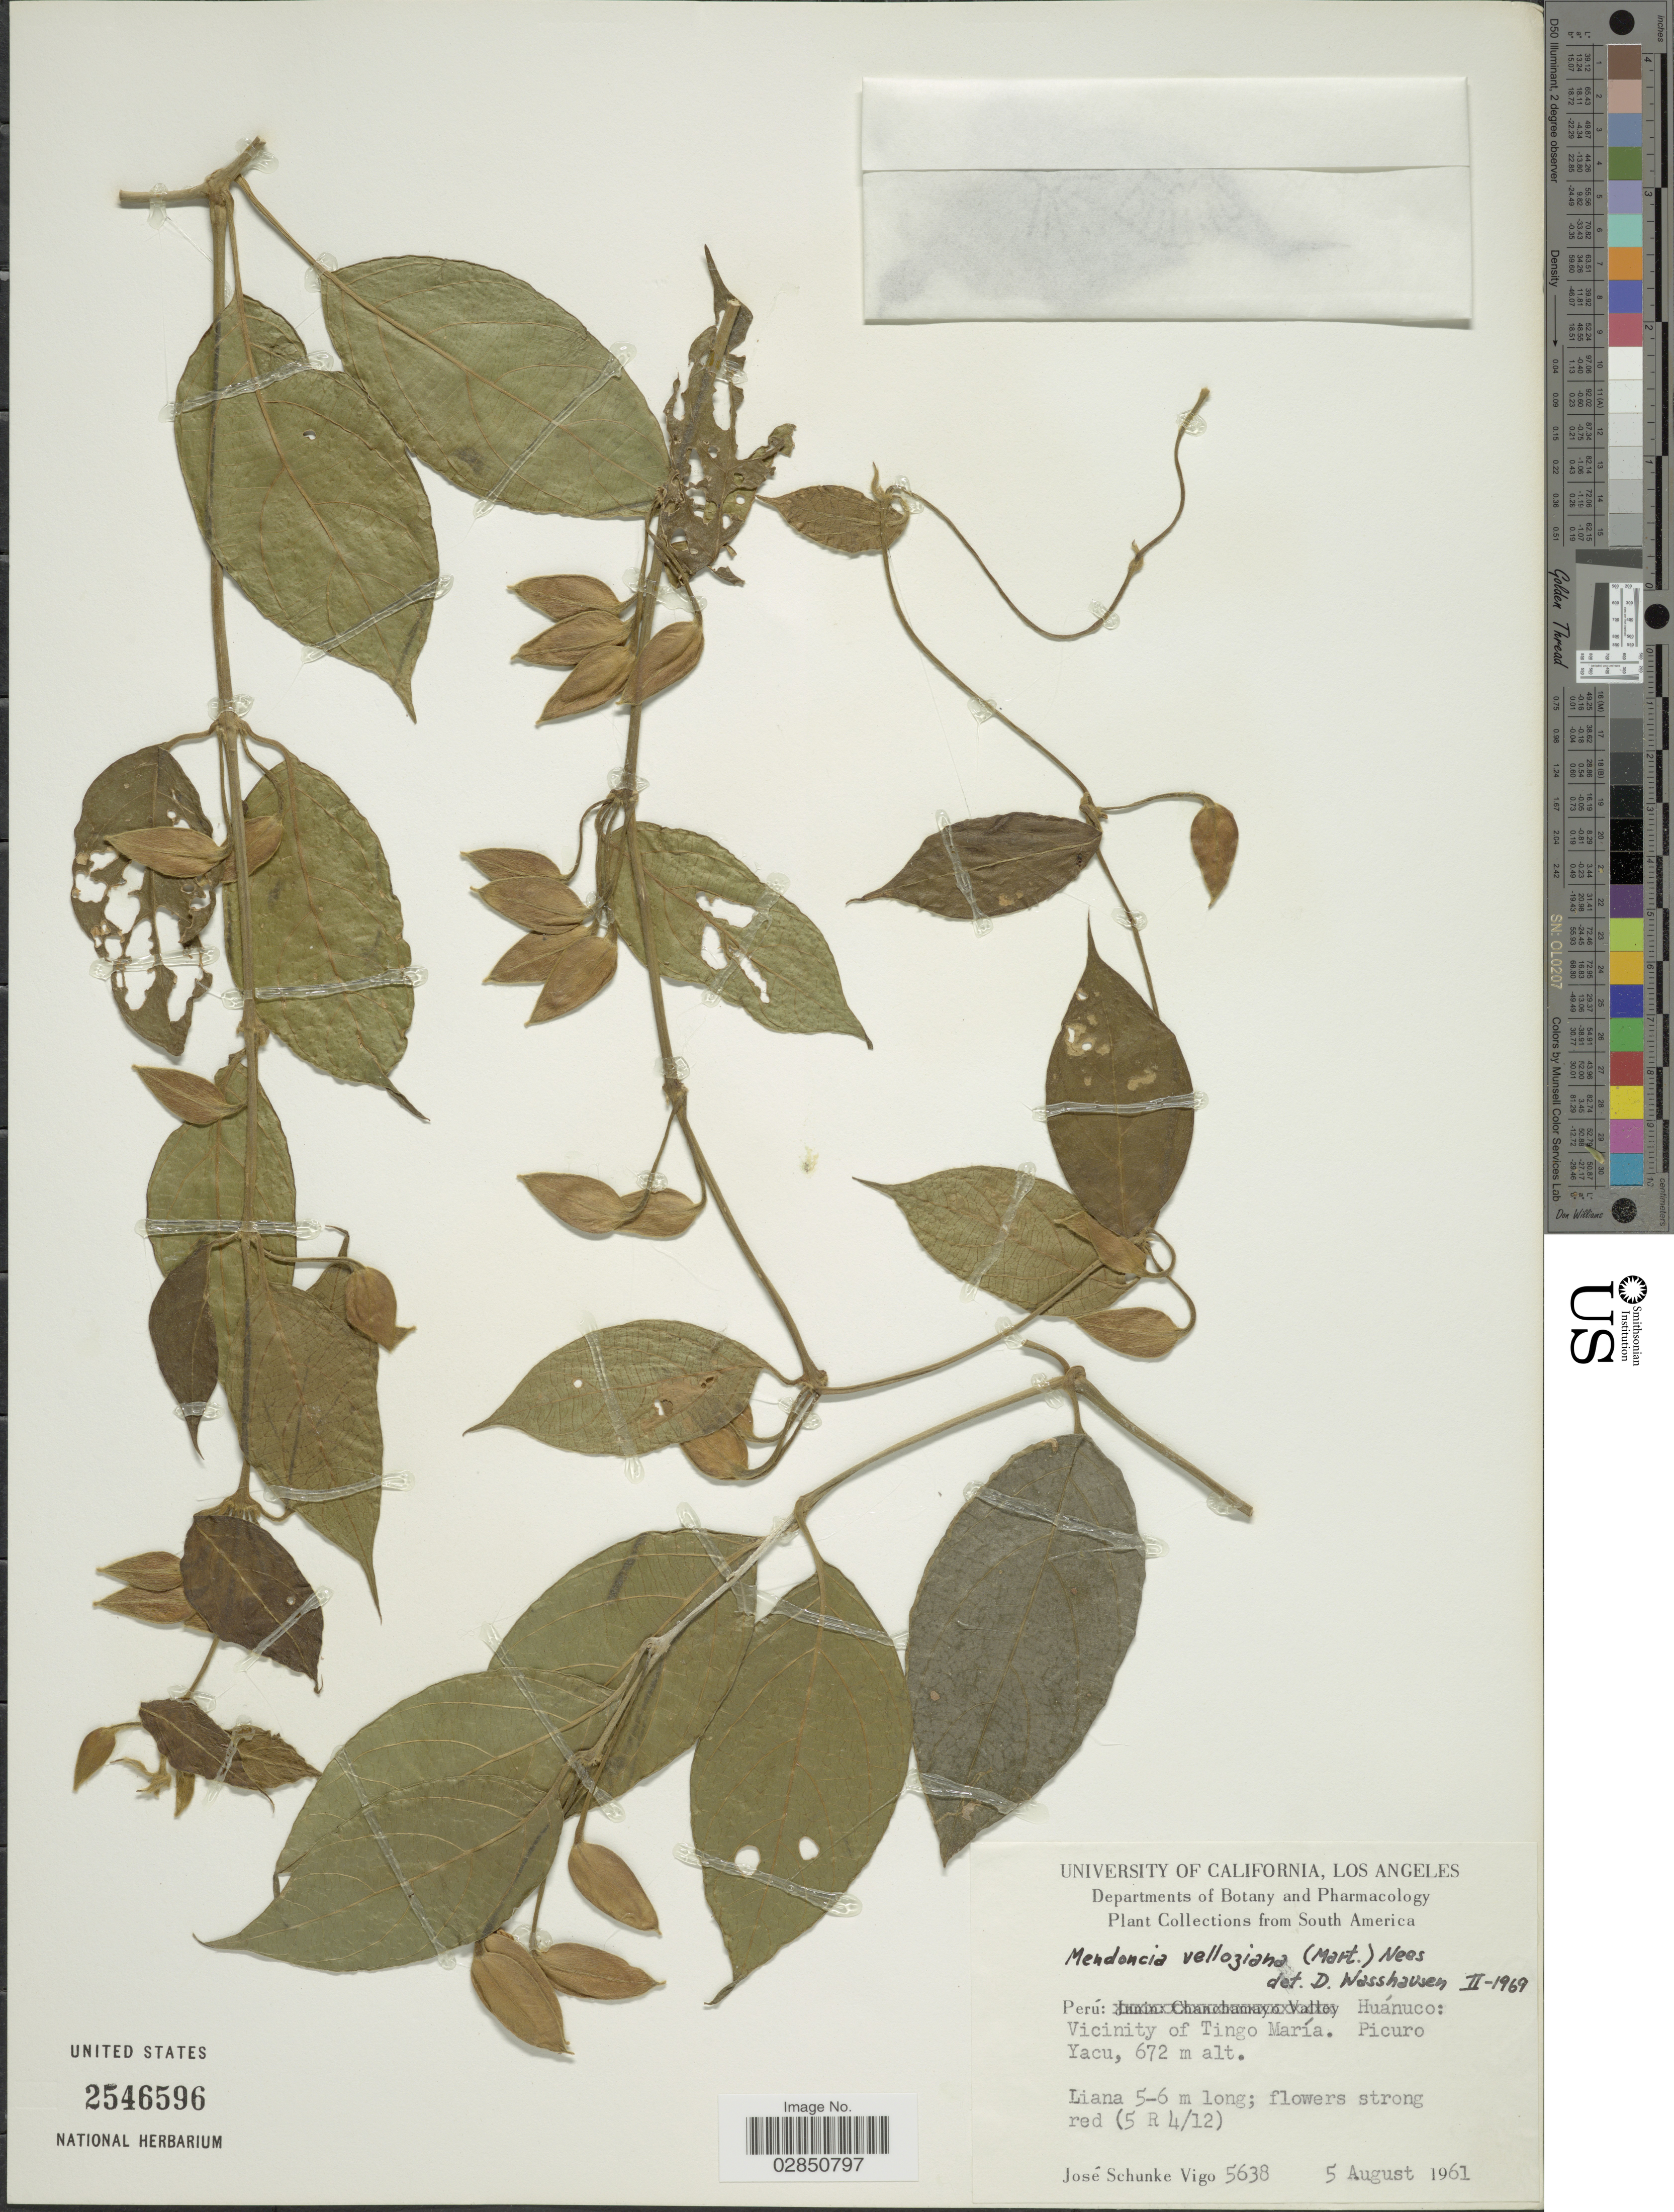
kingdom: Plantae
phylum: Tracheophyta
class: Magnoliopsida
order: Lamiales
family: Acanthaceae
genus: Mendoncia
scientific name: Mendoncia aspera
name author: (Ruiz & Pav.) Nees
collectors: J. Schunke Vigo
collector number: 5638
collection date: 1961-08-05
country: Peru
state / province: Huánuco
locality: Vicinity of Tingo María. Picuro Yacu.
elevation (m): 672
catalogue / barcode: US 2546596